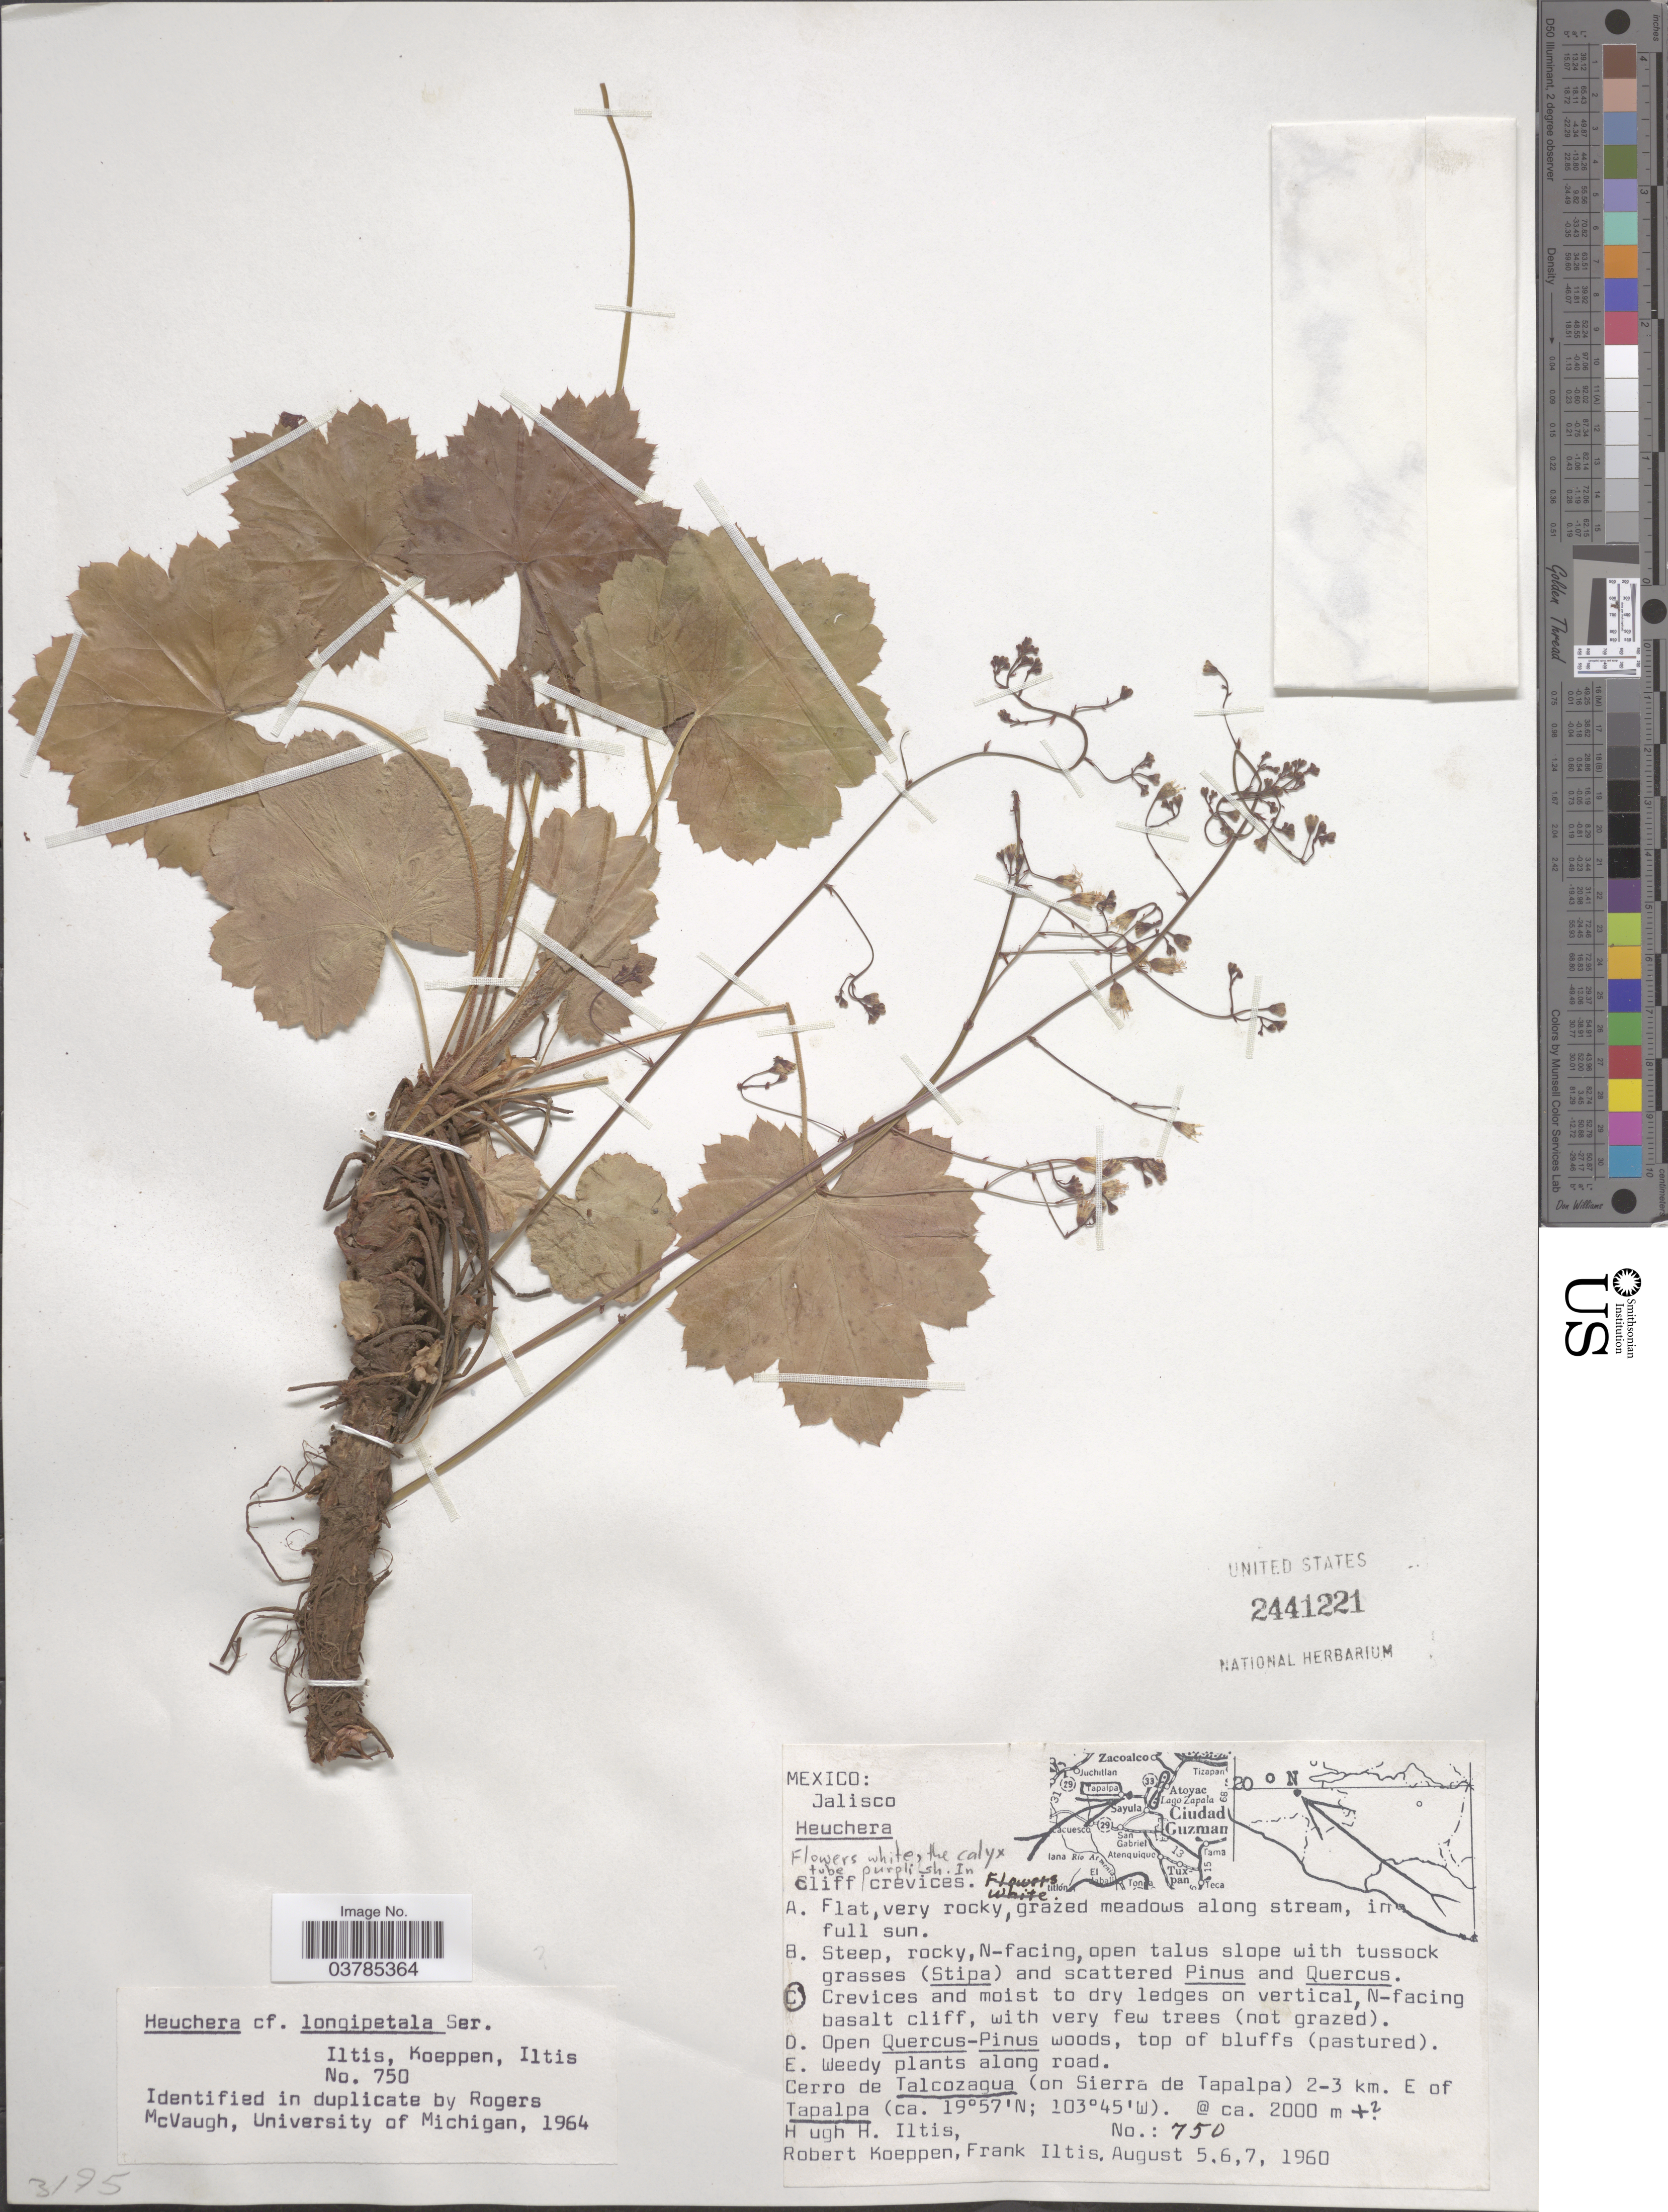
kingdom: Plantae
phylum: Tracheophyta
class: Magnoliopsida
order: Saxifragales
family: Saxifragaceae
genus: Heuchera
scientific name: Heuchera hemsleyana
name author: Rosend. et al.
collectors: H. H. Iltis, R. C. Koeppen & F. S. Iltis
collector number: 750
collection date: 1960-08-05/1960-08-07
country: Mexico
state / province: Jalisco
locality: On vertical, N-facing basalt cliff. Cerro de Talcozagua (on Sierra de Tapalpa) 2-3 km. E of Tapalpa.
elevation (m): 2000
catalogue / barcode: US 2441221